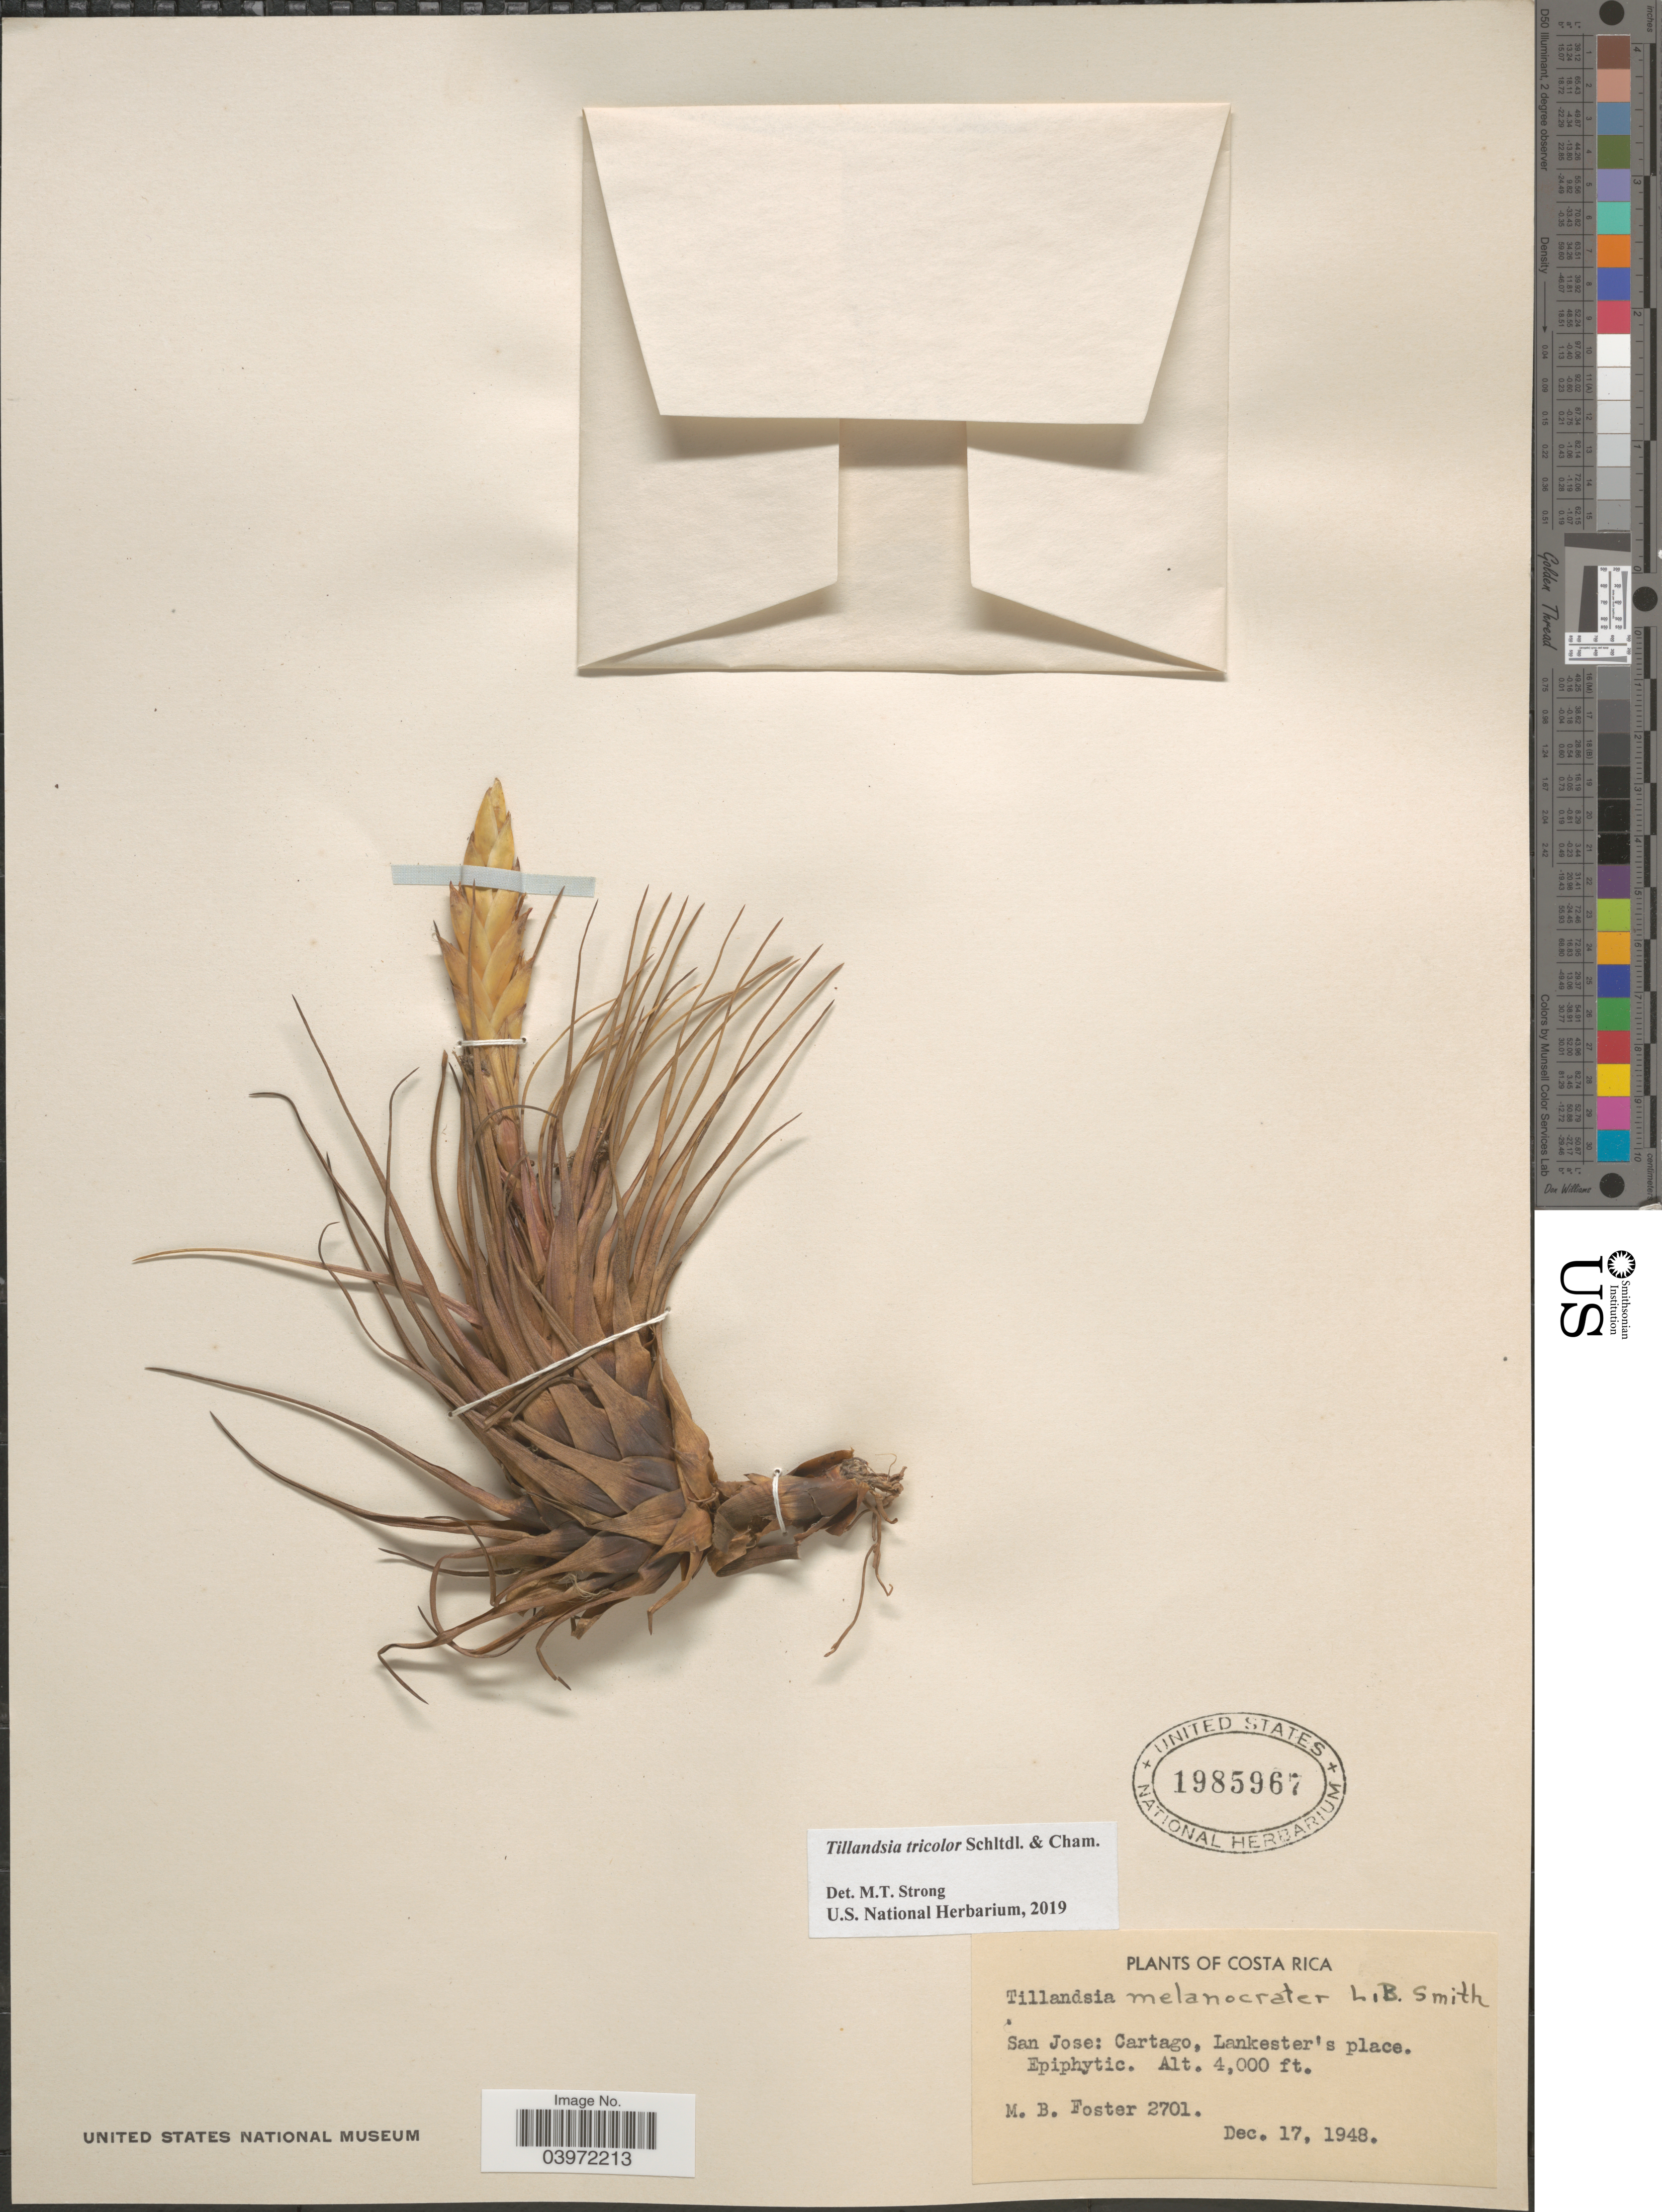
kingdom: Plantae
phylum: Tracheophyta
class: Liliopsida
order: Poales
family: Bromeliaceae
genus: Tillandsia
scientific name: Tillandsia tricolor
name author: Schltdl. & Cham.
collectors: M. B. Foster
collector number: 2701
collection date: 1948-12-17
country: Costa Rica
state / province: San José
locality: Cartago, Lankester's place.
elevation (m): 1219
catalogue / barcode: US 1985967